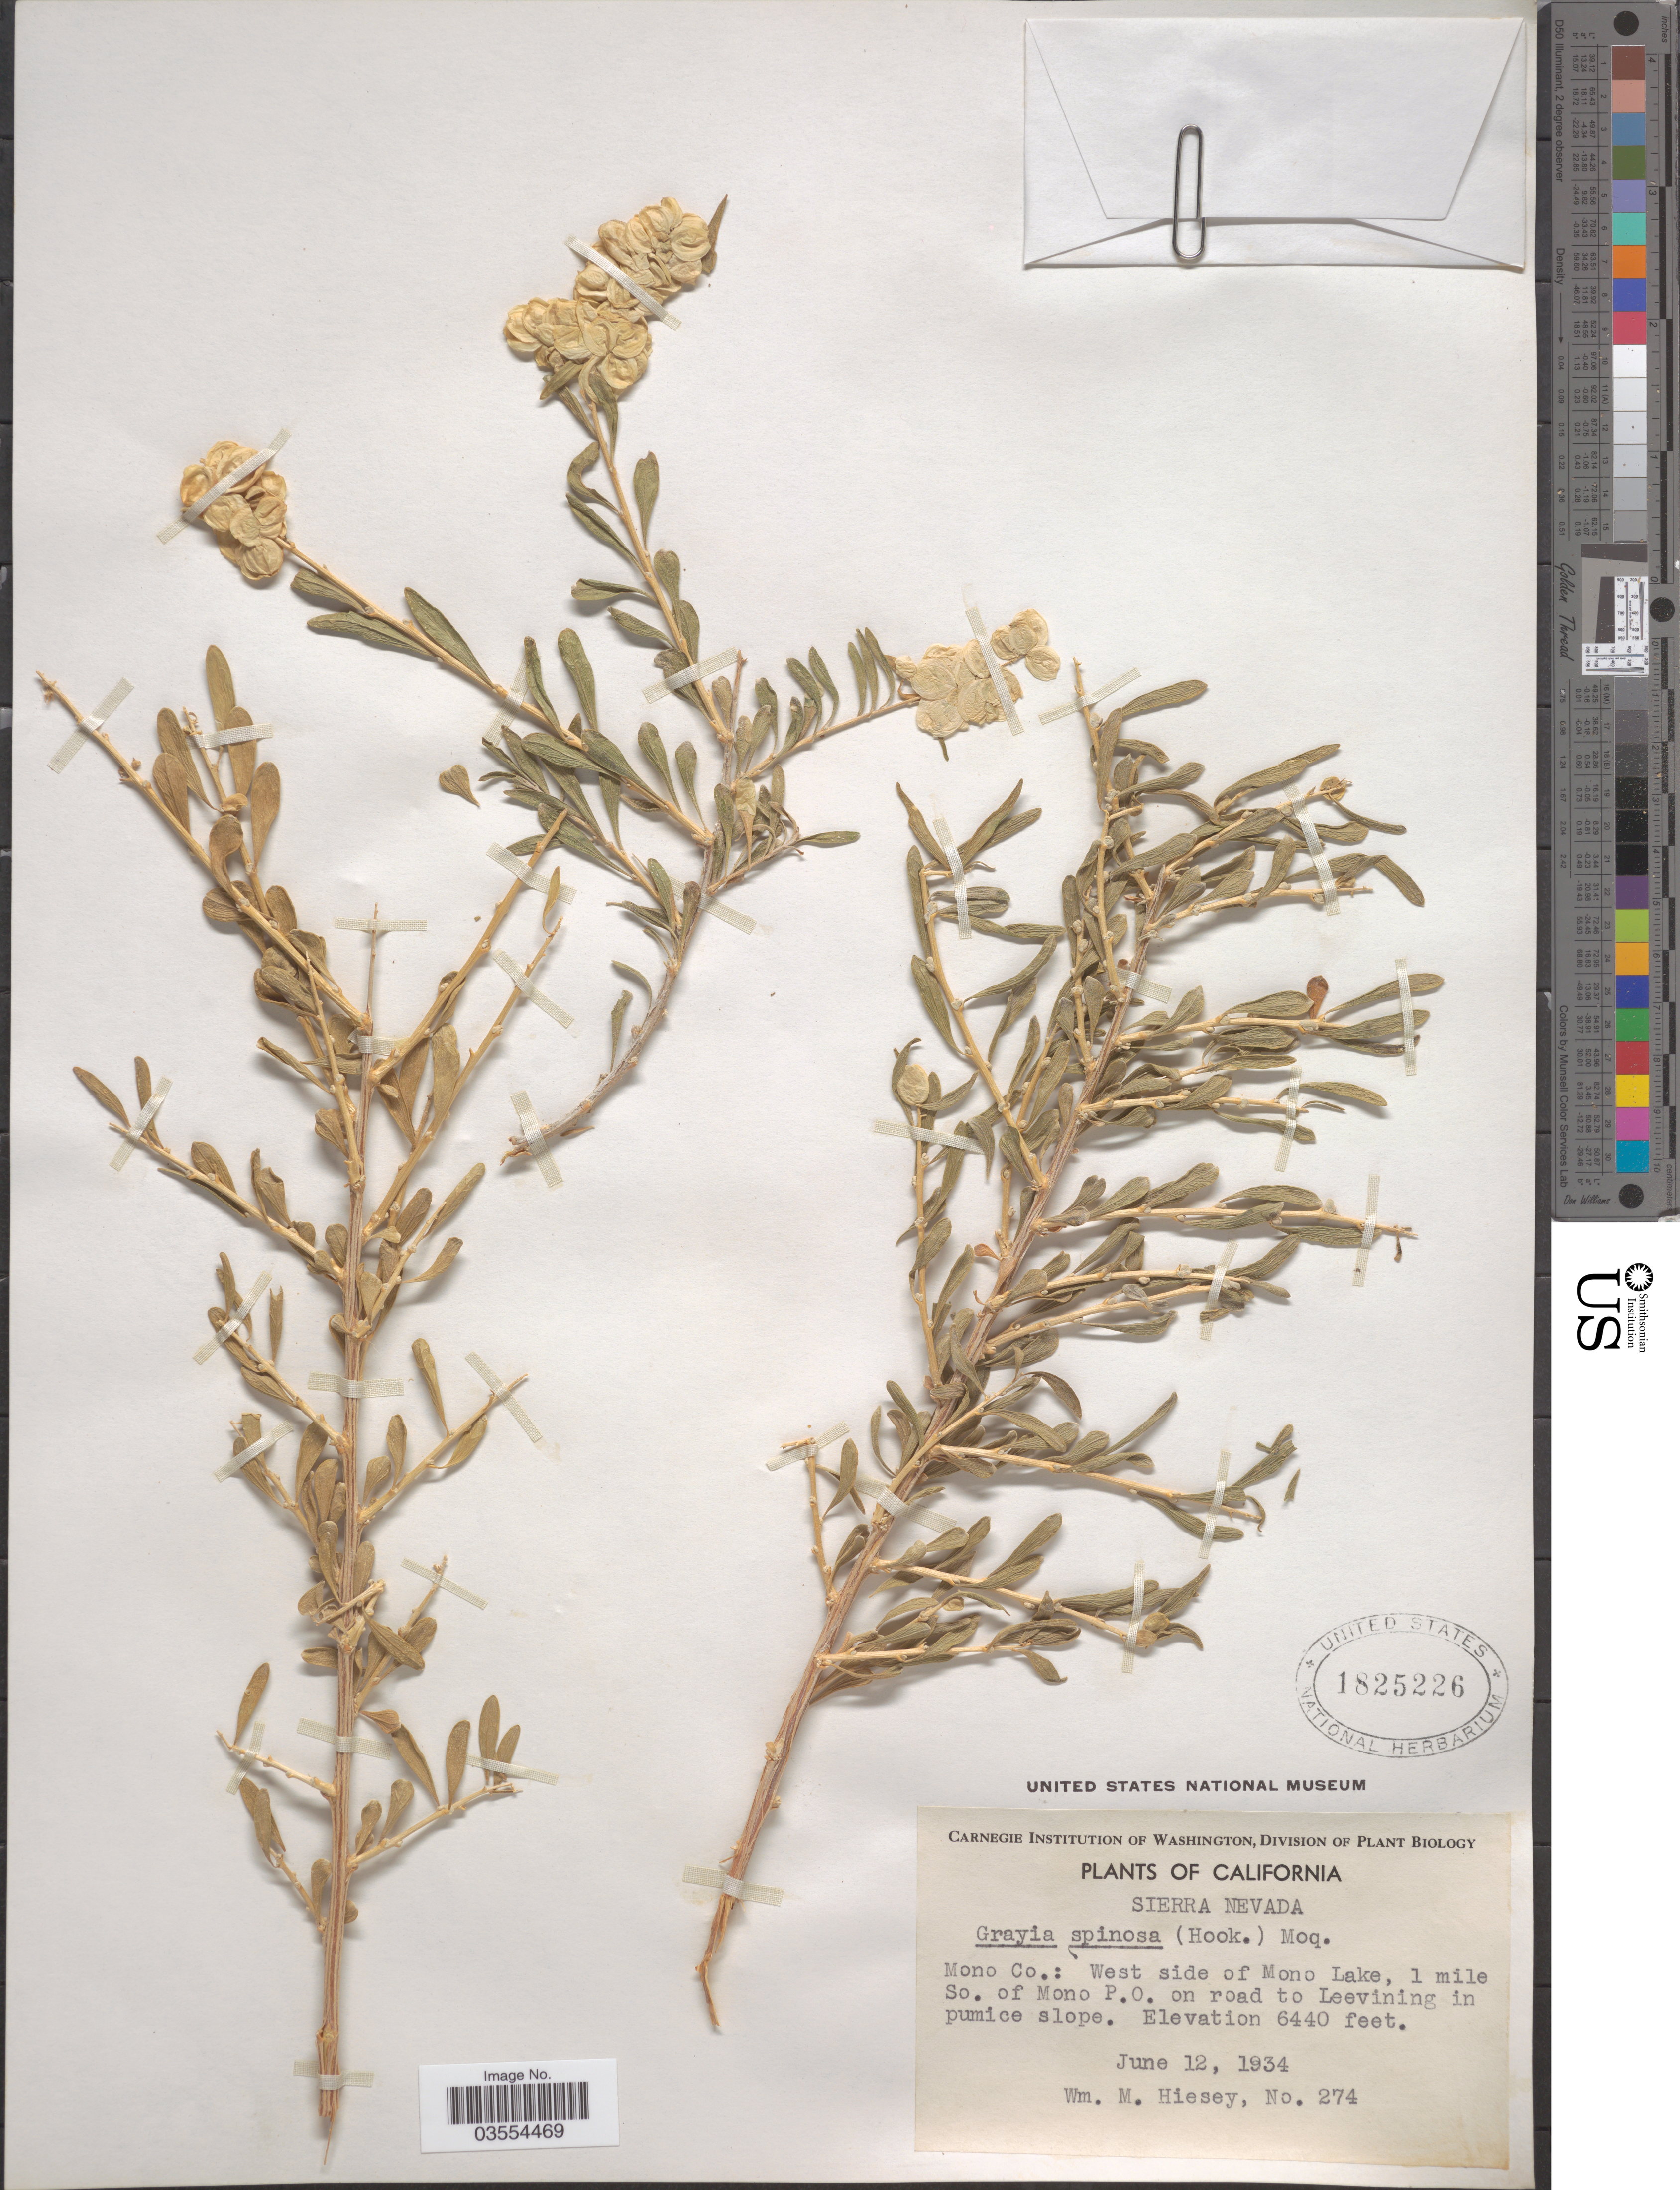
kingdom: Plantae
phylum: Tracheophyta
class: Magnoliopsida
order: Caryophyllales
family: Amaranthaceae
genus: Grayia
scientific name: Grayia spinosa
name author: (Hook.) Moq.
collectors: W. Hiesey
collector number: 274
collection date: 1934-06-12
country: United States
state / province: California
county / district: Mono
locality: Sierra Nevada. Mono Co.: West side of Mono Lake, 1 mile So. of Mono P.O. on road to Leevining in pumice slope.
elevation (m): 1963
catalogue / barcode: US 1825226